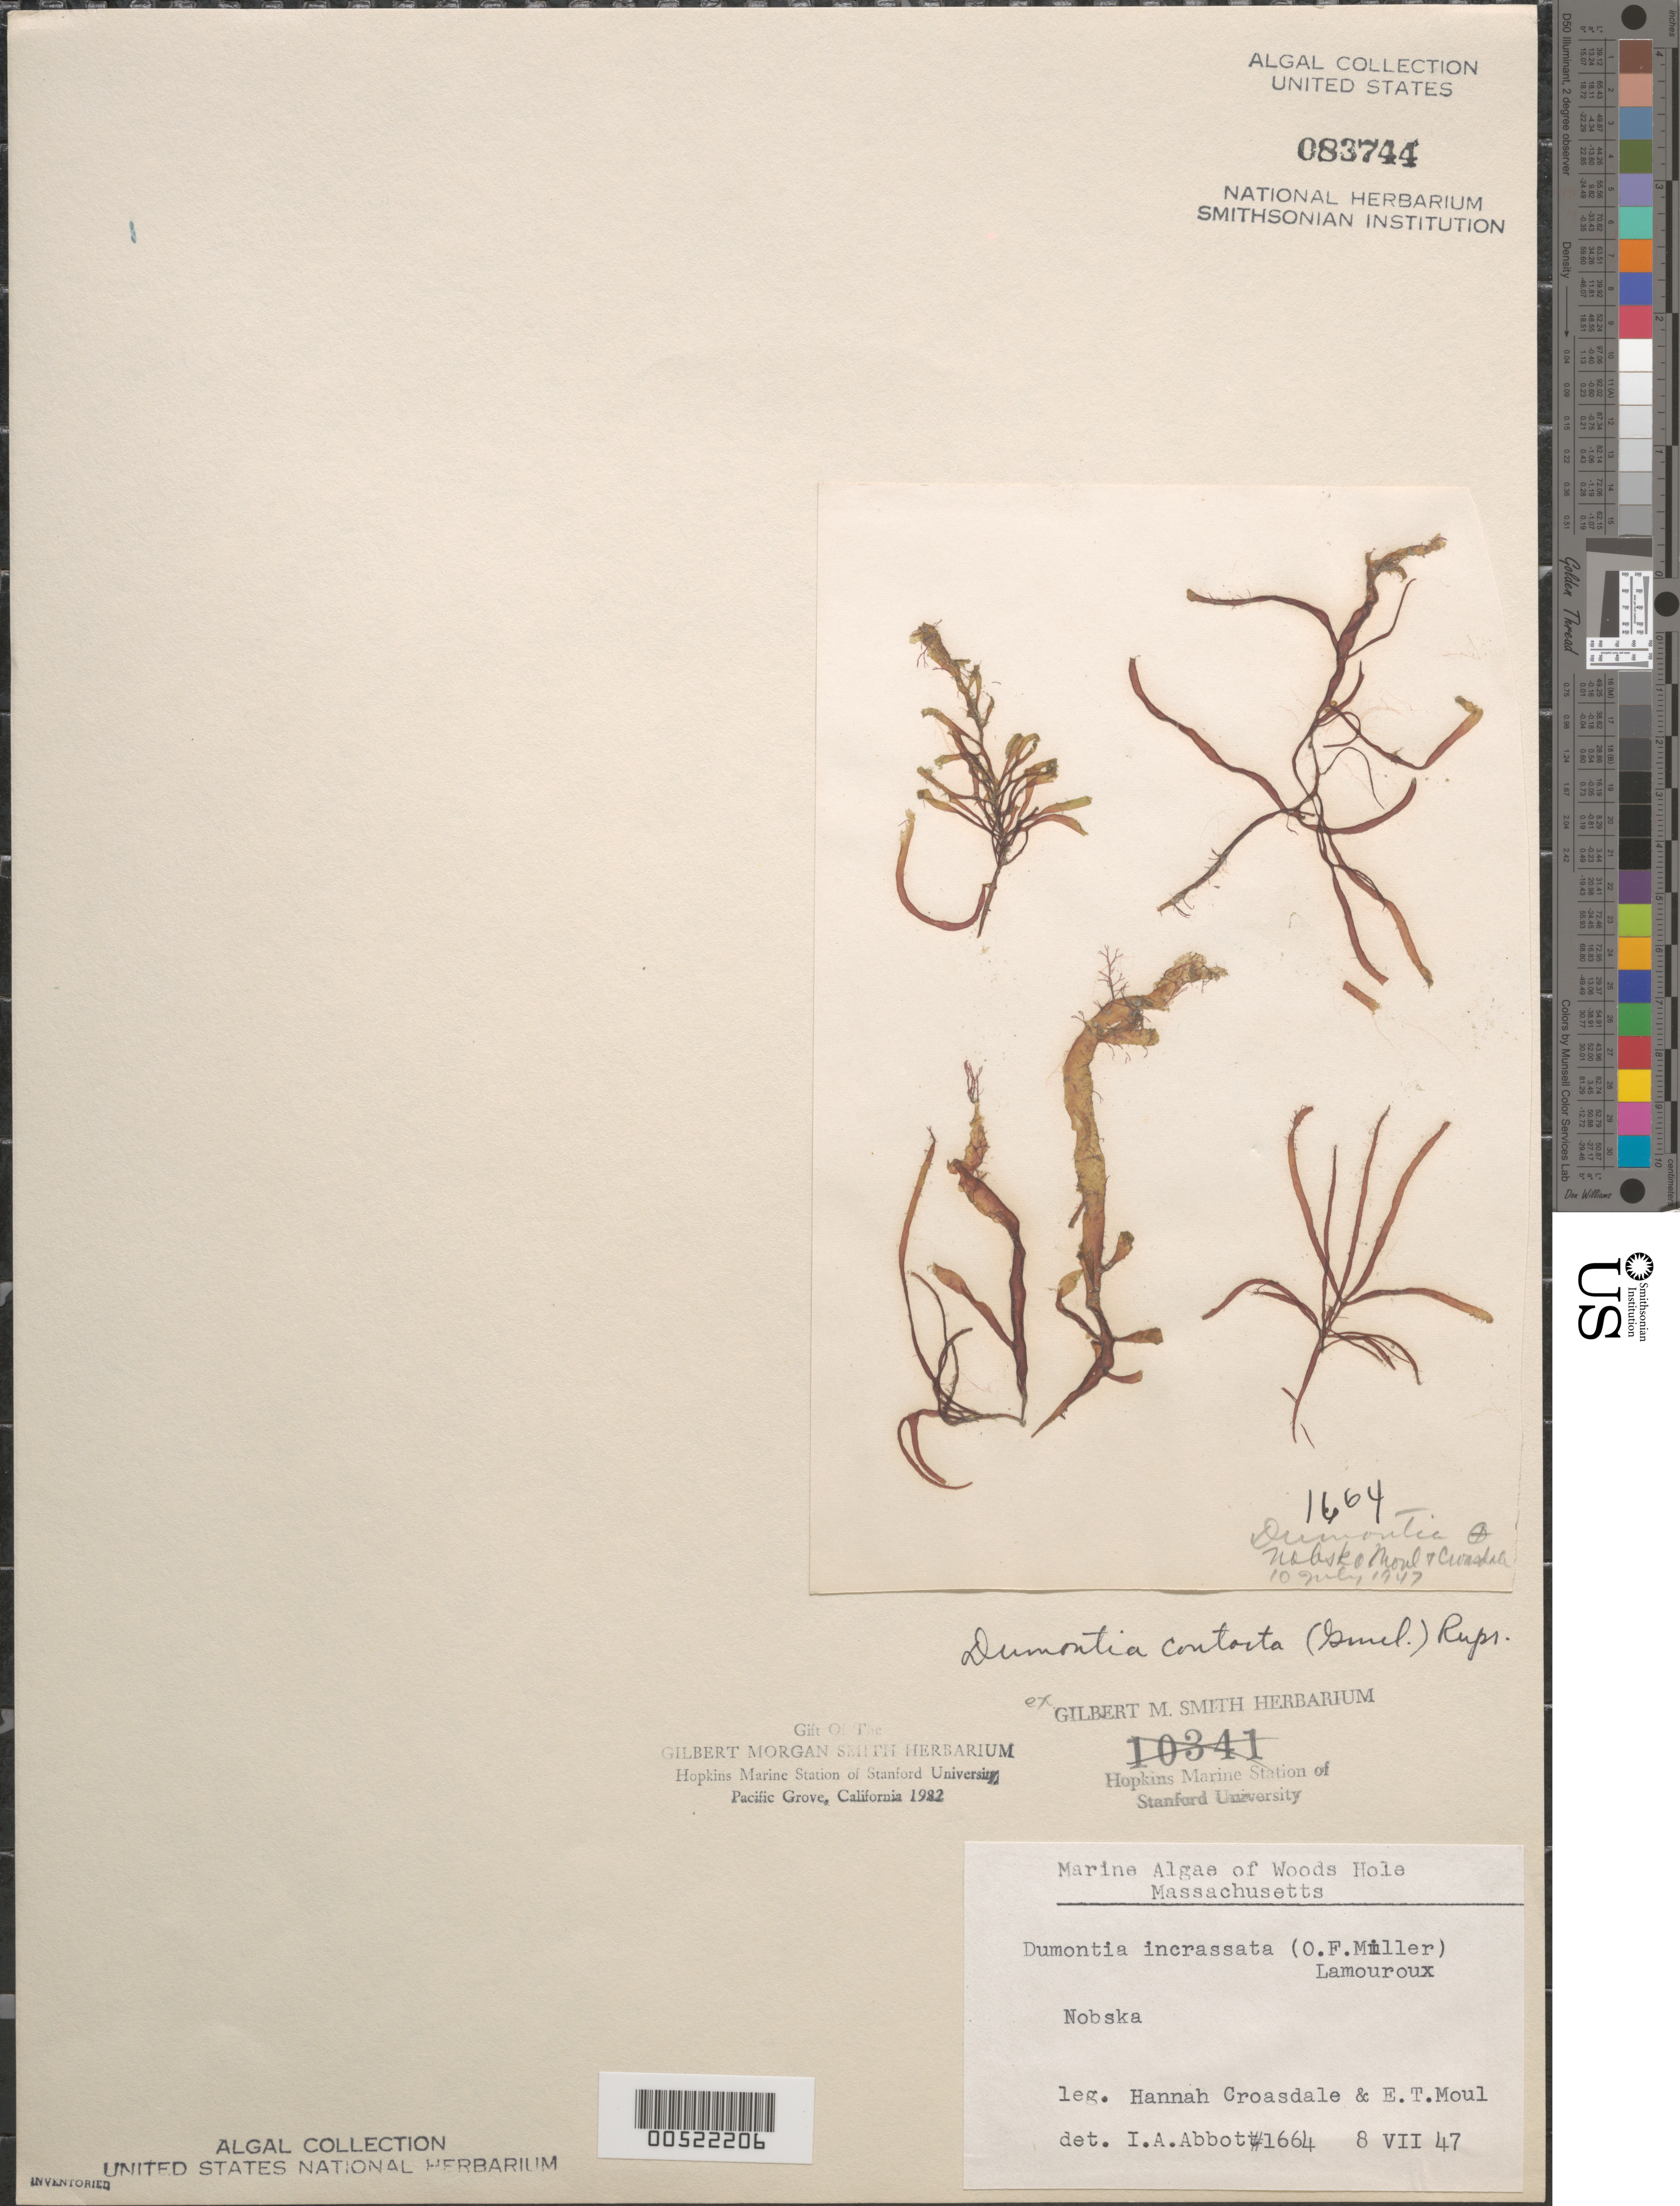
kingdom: Plantae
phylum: Rhodophyta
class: Florideophyceae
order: Gigartinales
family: Dumontiaceae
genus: Dumontia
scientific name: Dumontia contorta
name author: (S.G. Gmel.) Rupr.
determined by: Abbott, Isabella A.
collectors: H. T. Croasdale & E. T. Moul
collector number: IAA 1664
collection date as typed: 08 Jul 1947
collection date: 1947-07-08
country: United States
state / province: Massachusetts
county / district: Barnstable County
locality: Nobska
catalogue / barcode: US 83744